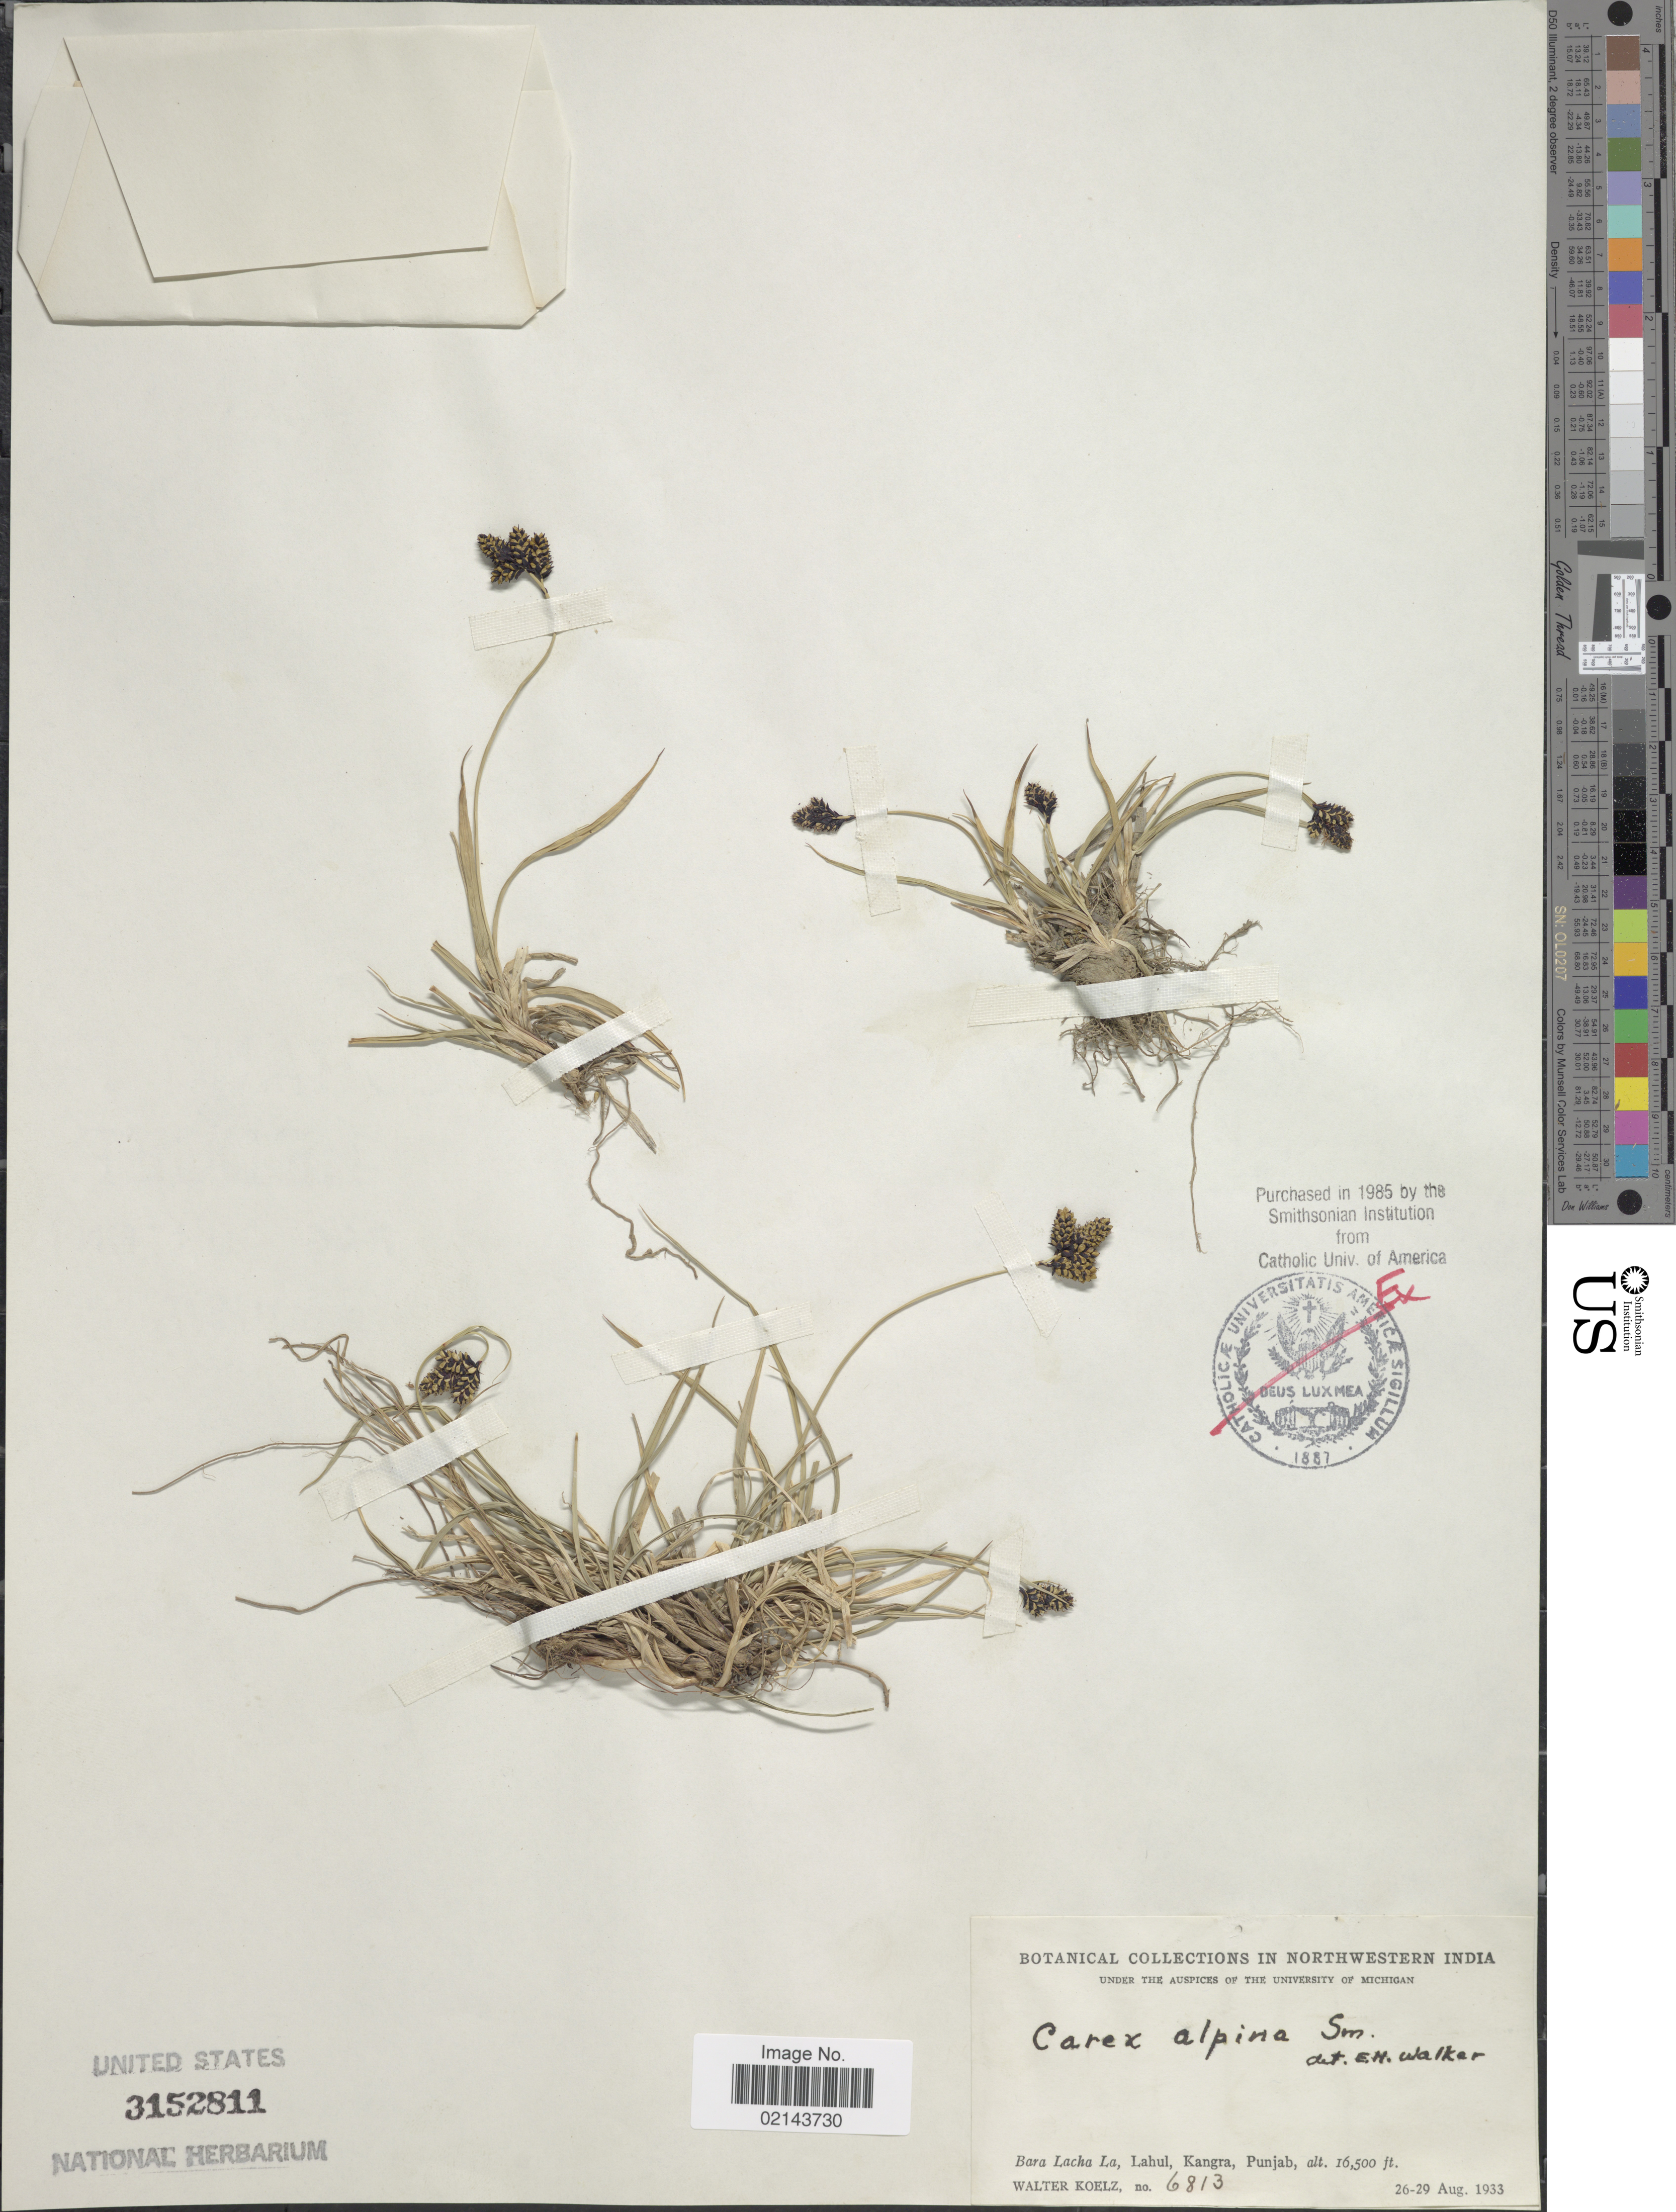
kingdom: Plantae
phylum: Tracheophyta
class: Liliopsida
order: Poales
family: Cyperaceae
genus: Carex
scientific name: Carex norvegica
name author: Retz.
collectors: W. N. Koelz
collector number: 6813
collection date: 1933-08-26/1933-08-29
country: India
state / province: Punjab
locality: In northwestern India, Bara Lacha La, Lahul, Kangra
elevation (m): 5029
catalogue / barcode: US 3152811